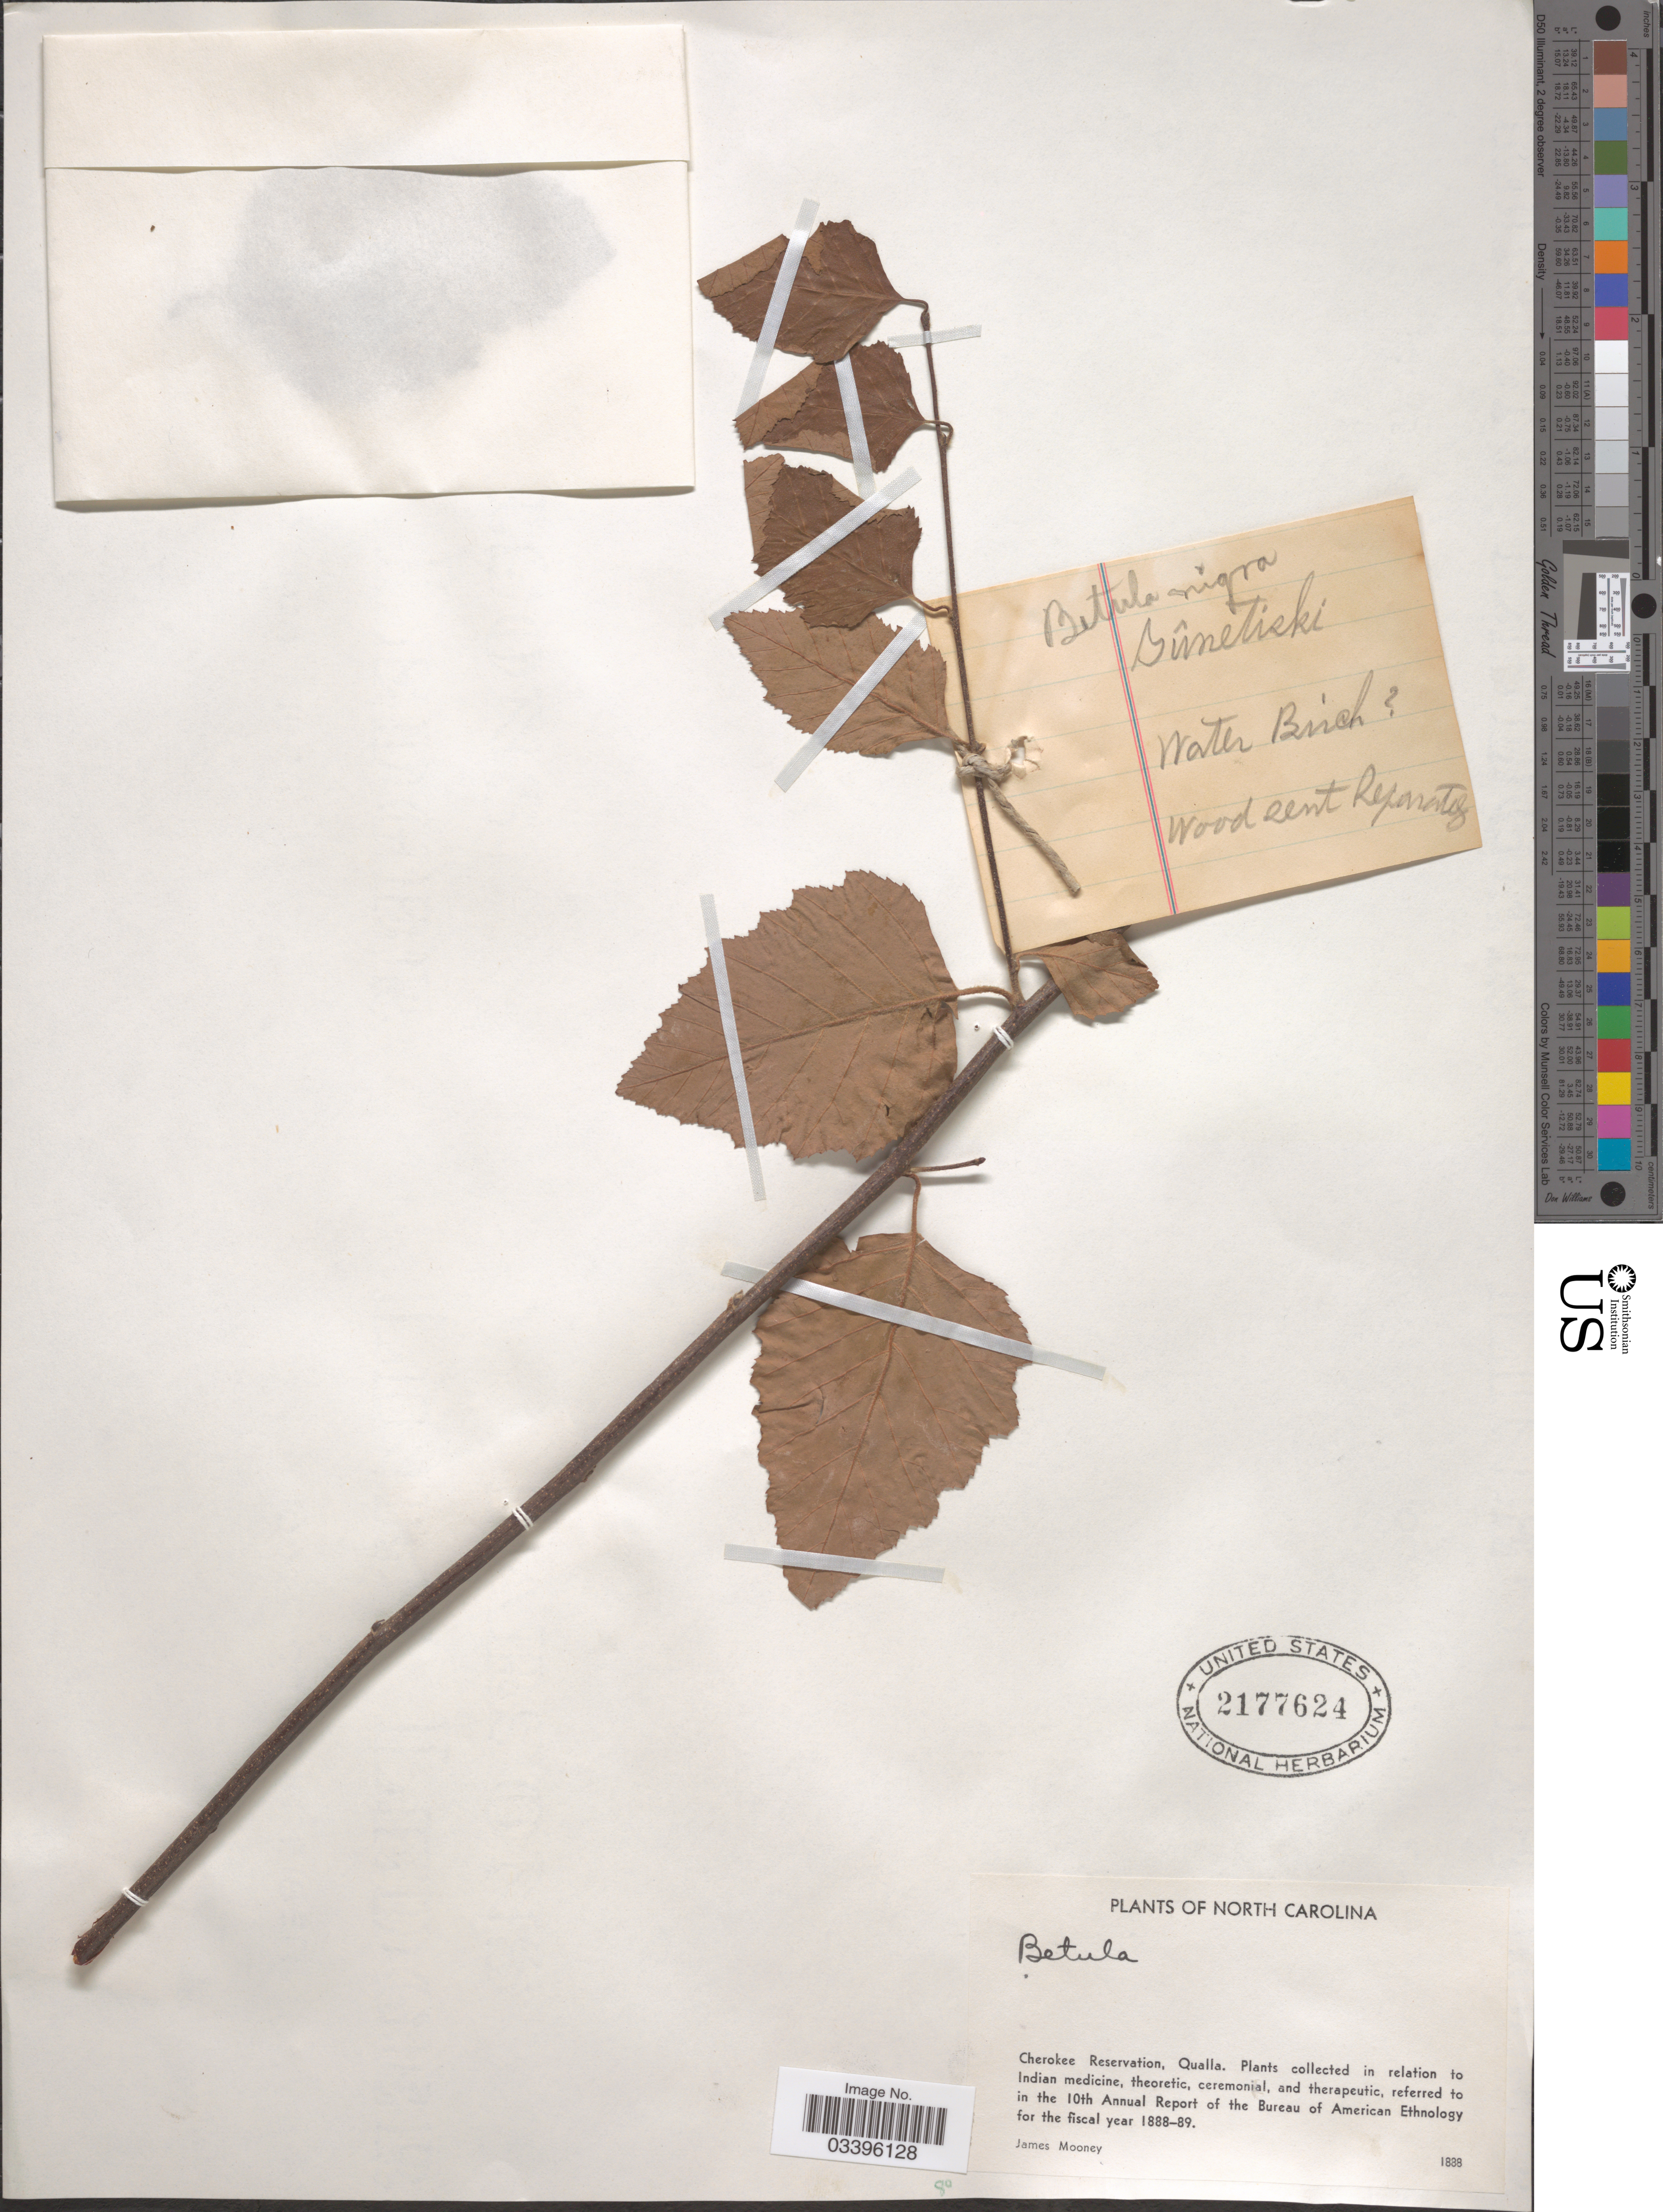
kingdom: Plantae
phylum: Tracheophyta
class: Magnoliopsida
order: Fagales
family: Betulaceae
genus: Betula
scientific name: Betula nigra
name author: L.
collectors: J. Mooney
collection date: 1888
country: United States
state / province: North Carolina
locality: Cherokee Reservation, Qualla.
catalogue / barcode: US 2177624